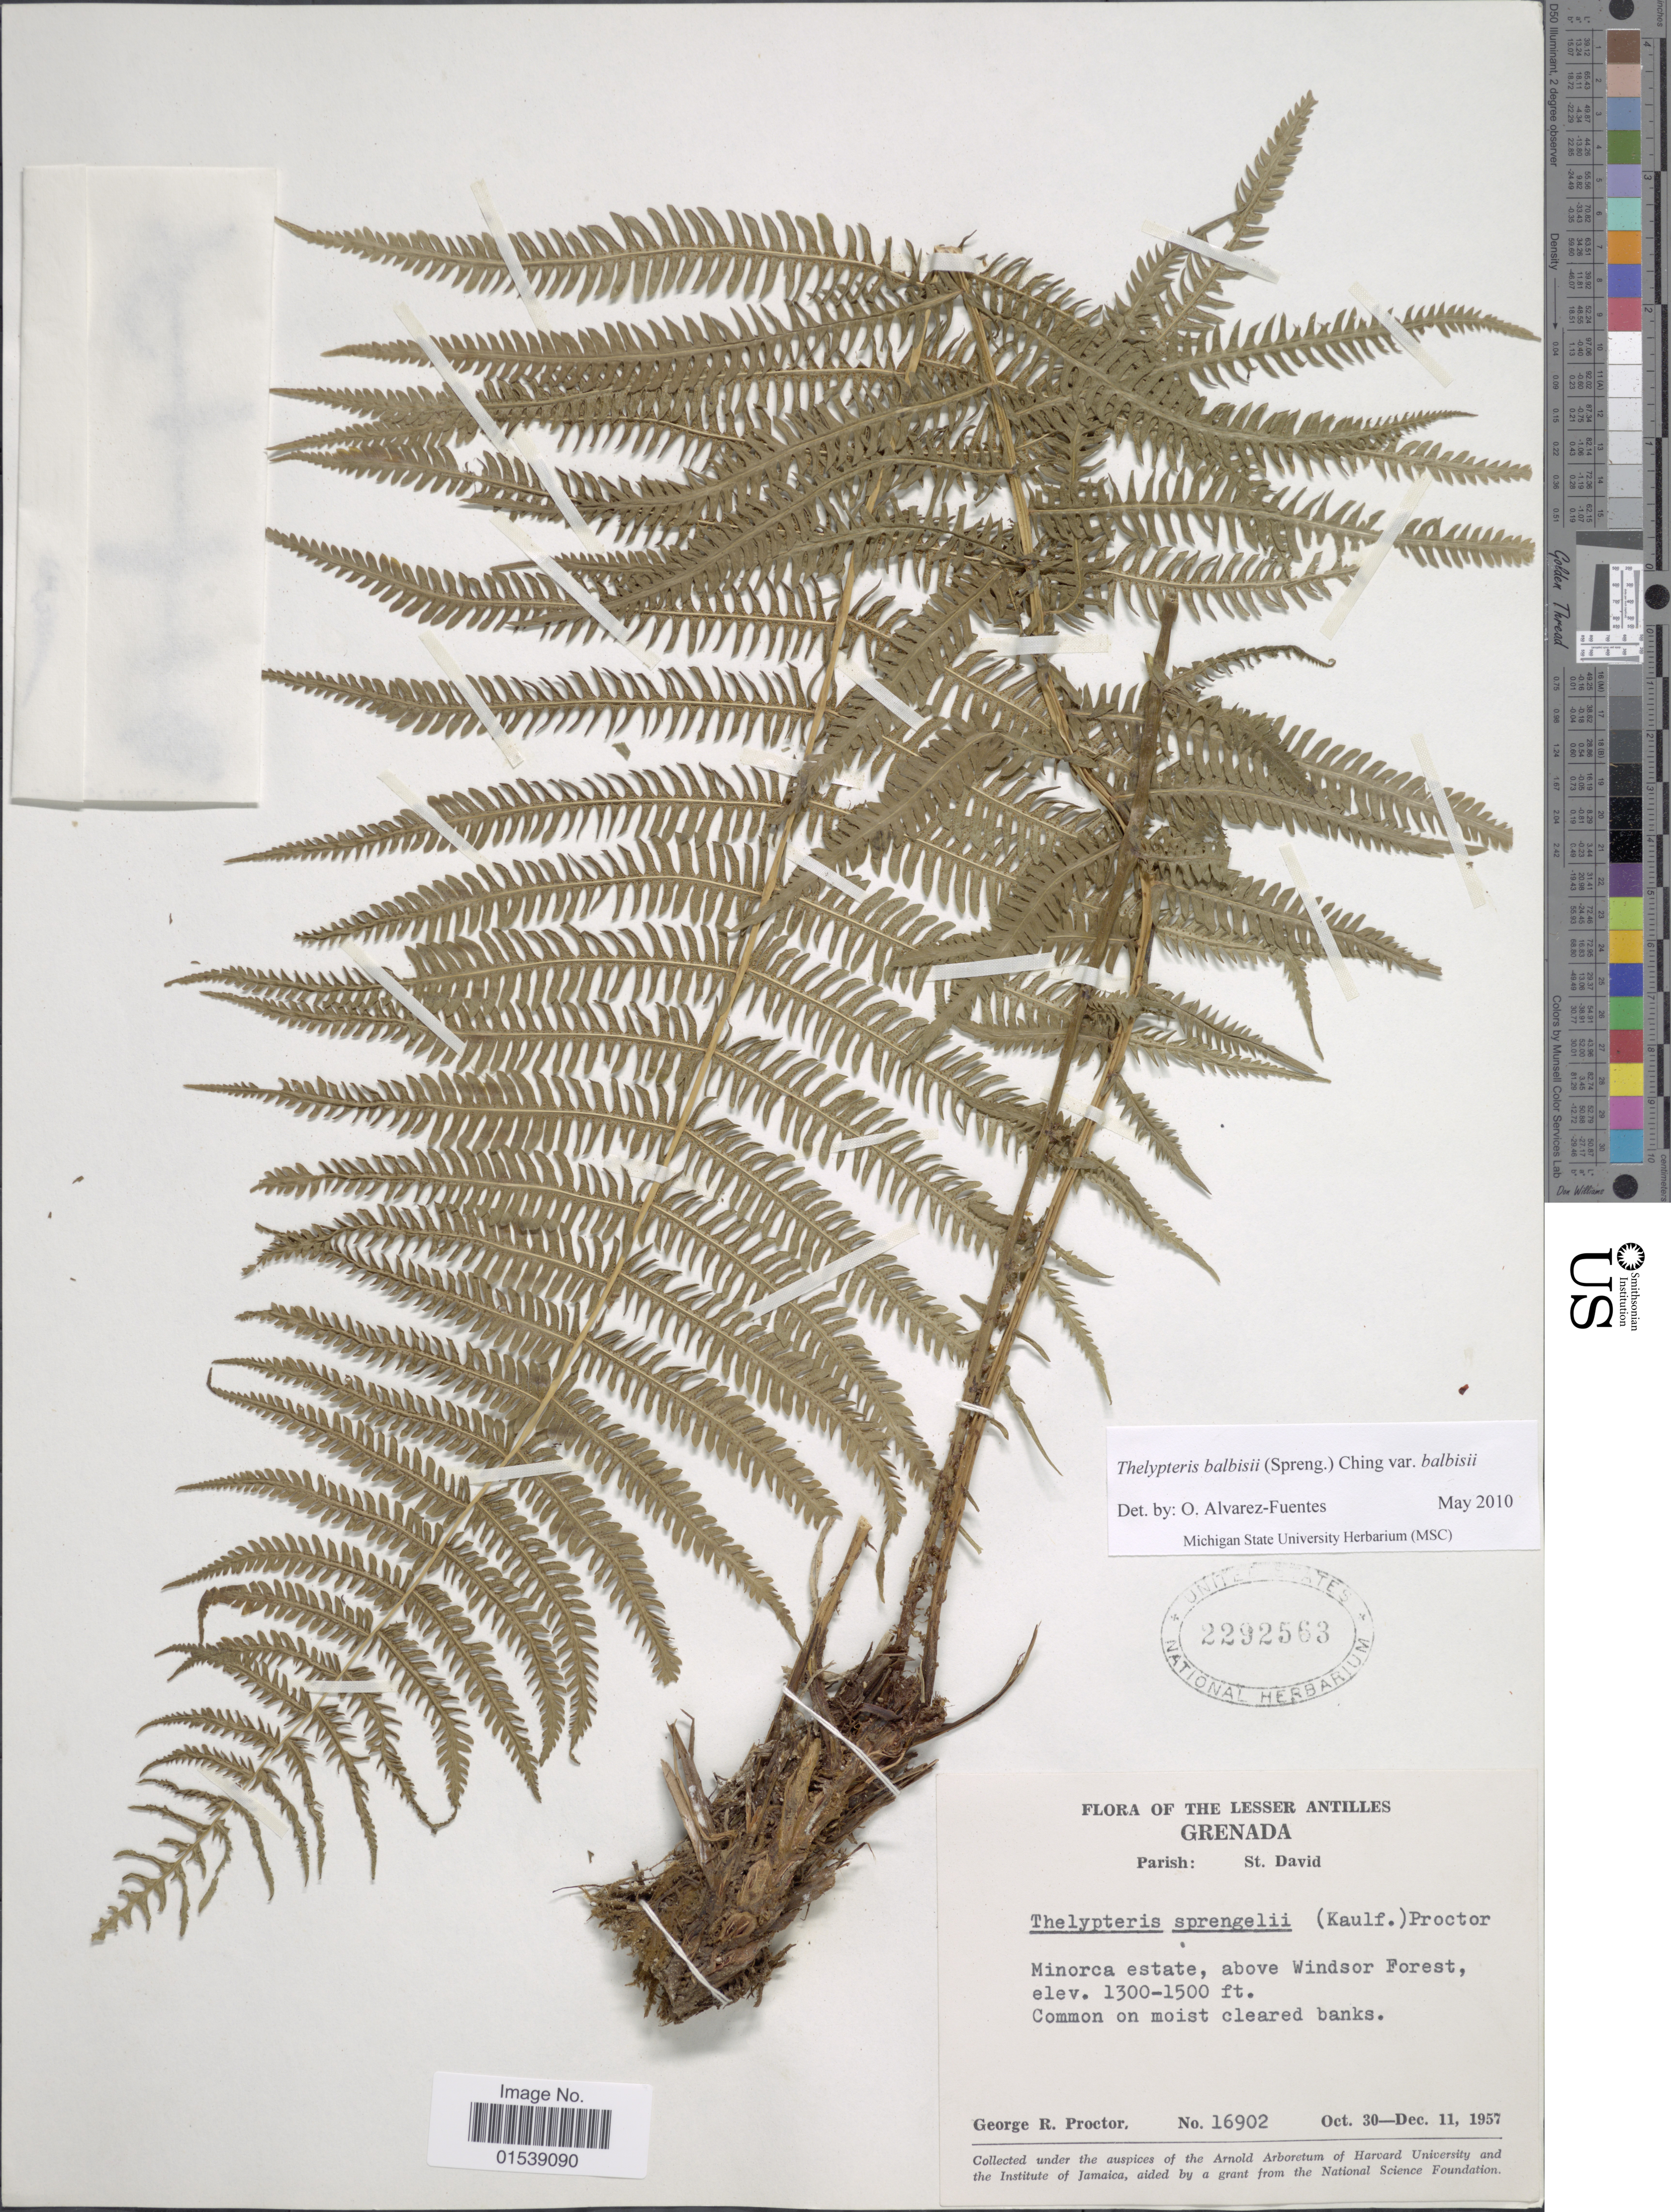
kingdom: Plantae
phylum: Tracheophyta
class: Polypodiopsida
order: Polypodiales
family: Thelypteridaceae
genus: Amauropelta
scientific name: Amauropelta balbisii (Spreng.) comb. nov., ined. 2015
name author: (Spreng.)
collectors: G. R. Proctor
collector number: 16902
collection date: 1957-10-30/1957-12-11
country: Grenada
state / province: Saint David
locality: Lesser Antilles, Parish: St. David, Minorca estate, above Windsor Forest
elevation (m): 396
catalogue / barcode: US 2292563